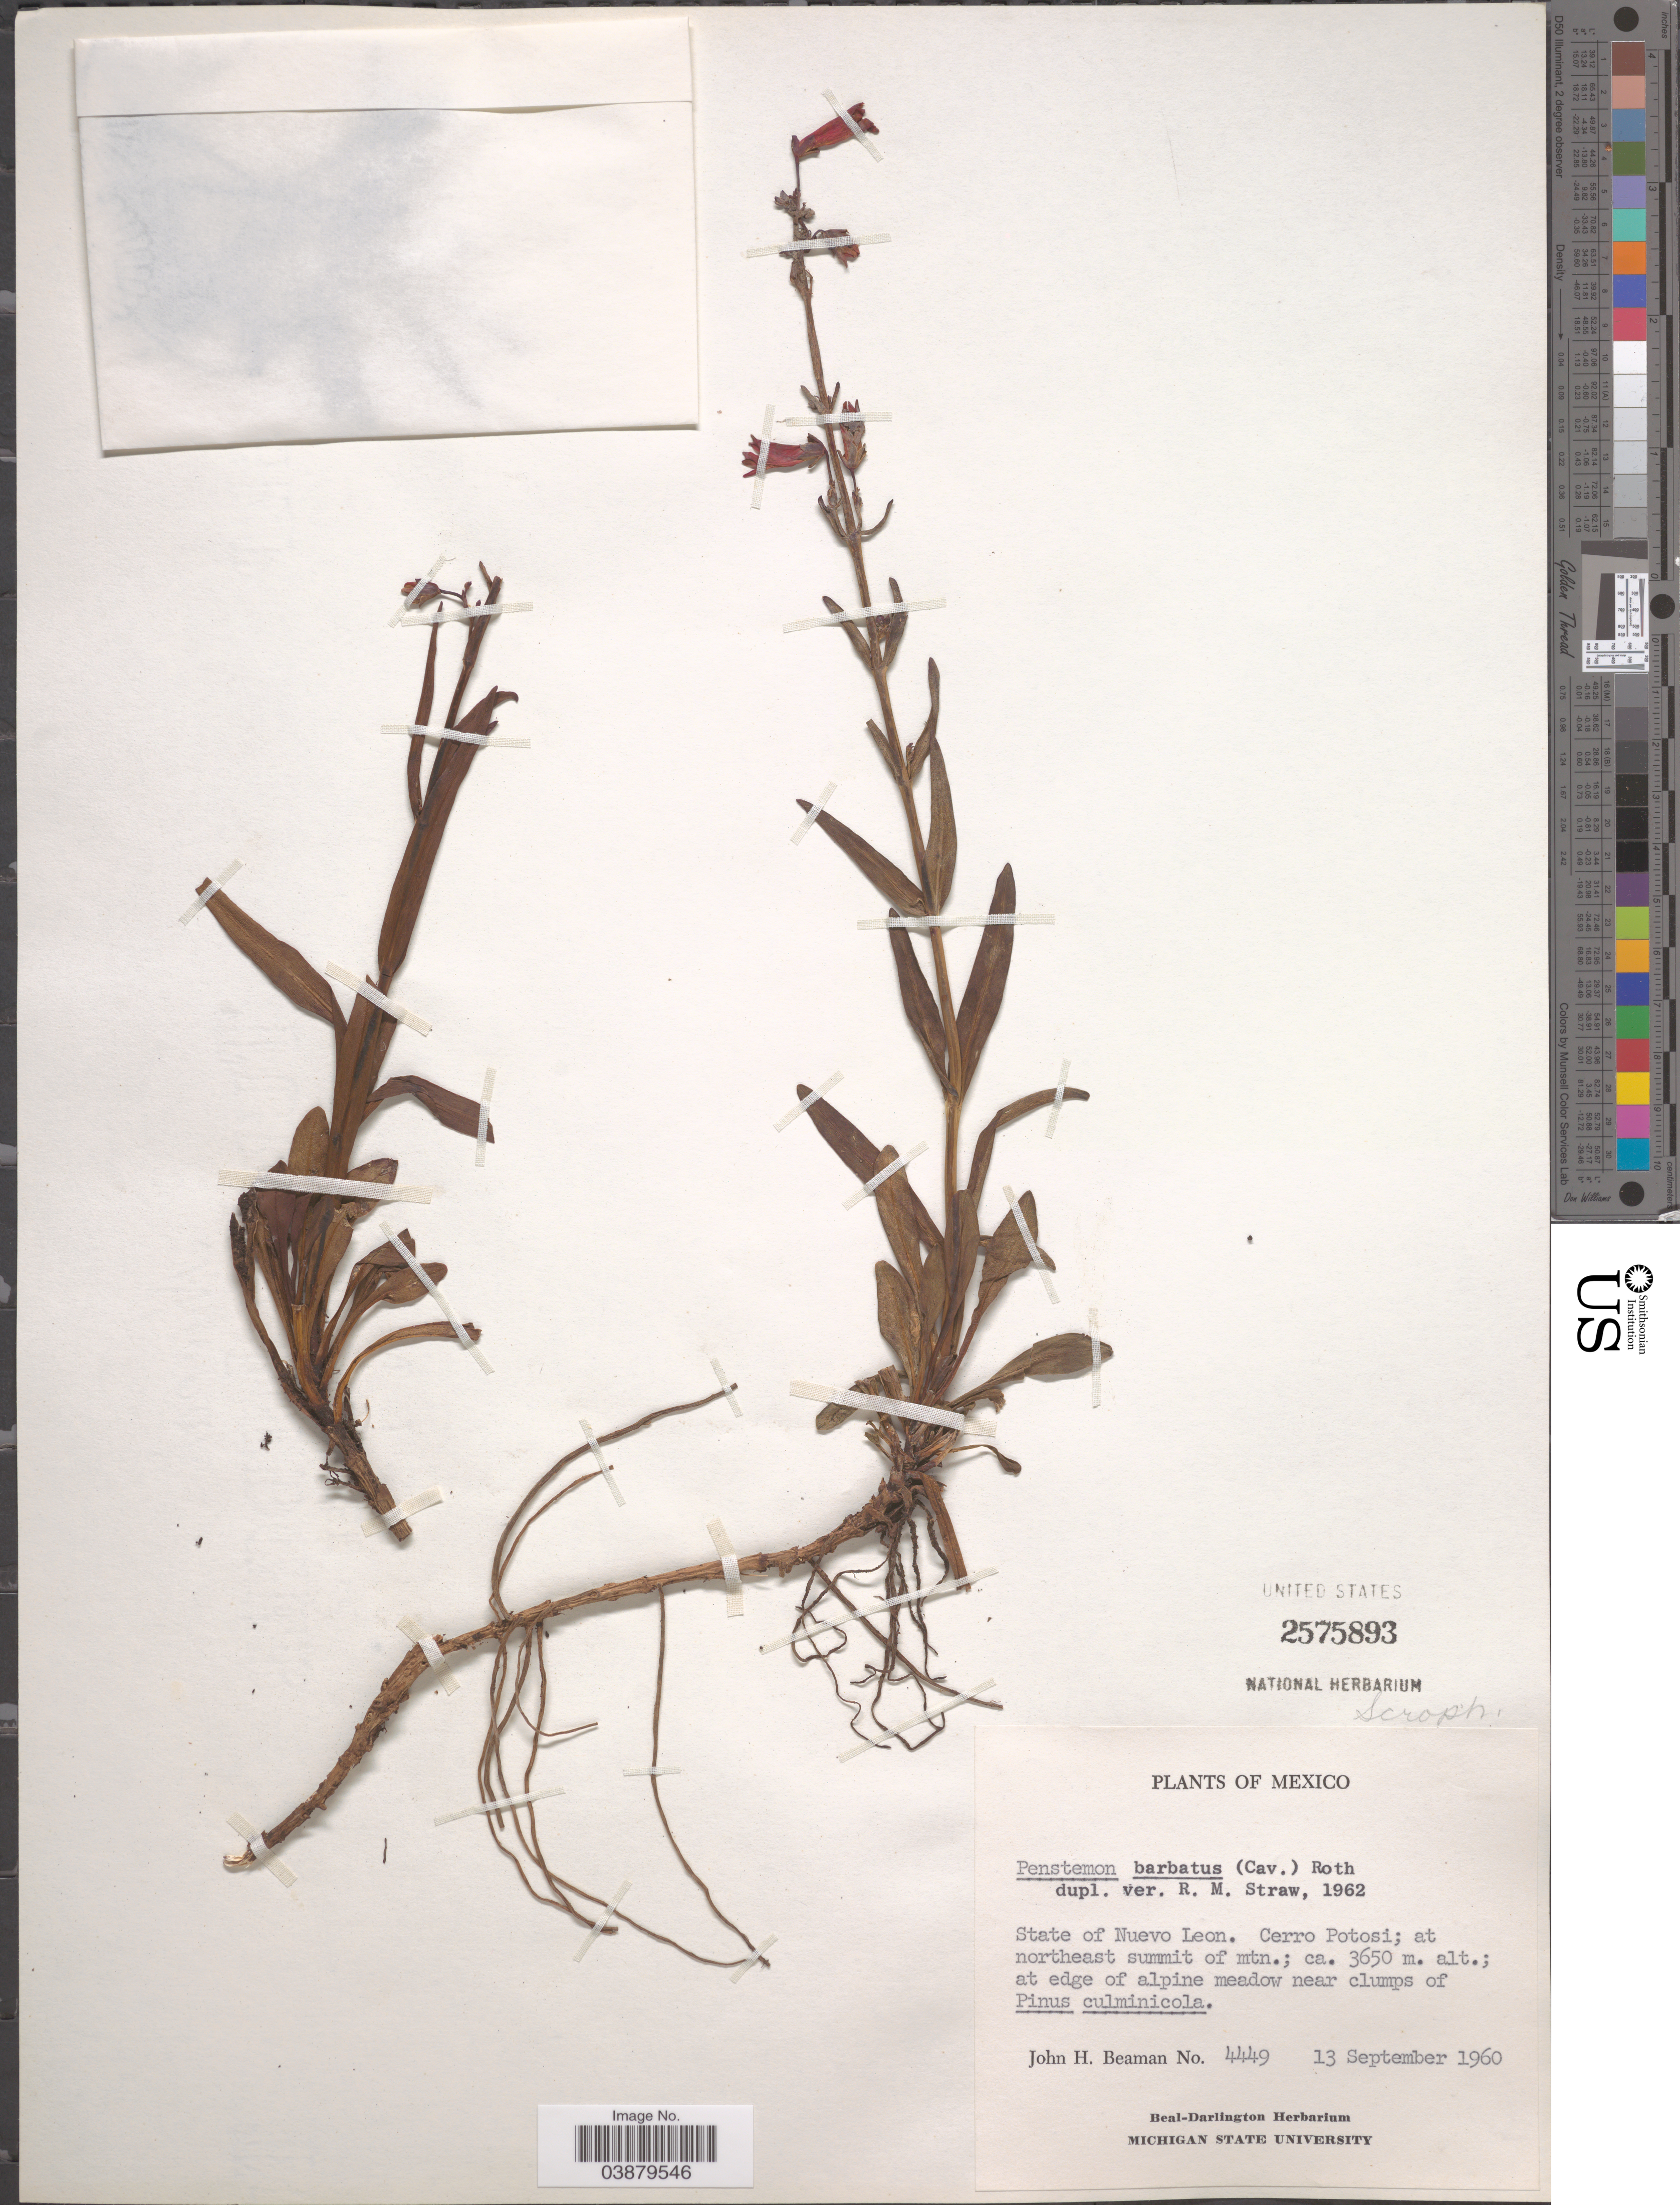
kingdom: Plantae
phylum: Tracheophyta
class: Magnoliopsida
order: Lamiales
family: Plantaginaceae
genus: Penstemon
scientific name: Penstemon barbatus subsp. barbatus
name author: (Cav.) Roth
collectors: J. H. Beaman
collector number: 4449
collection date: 1960-09-13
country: Mexico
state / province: Nuevo León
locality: Cerro Potosi; at northeast summit of mtn.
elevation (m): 3650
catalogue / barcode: US 2575893